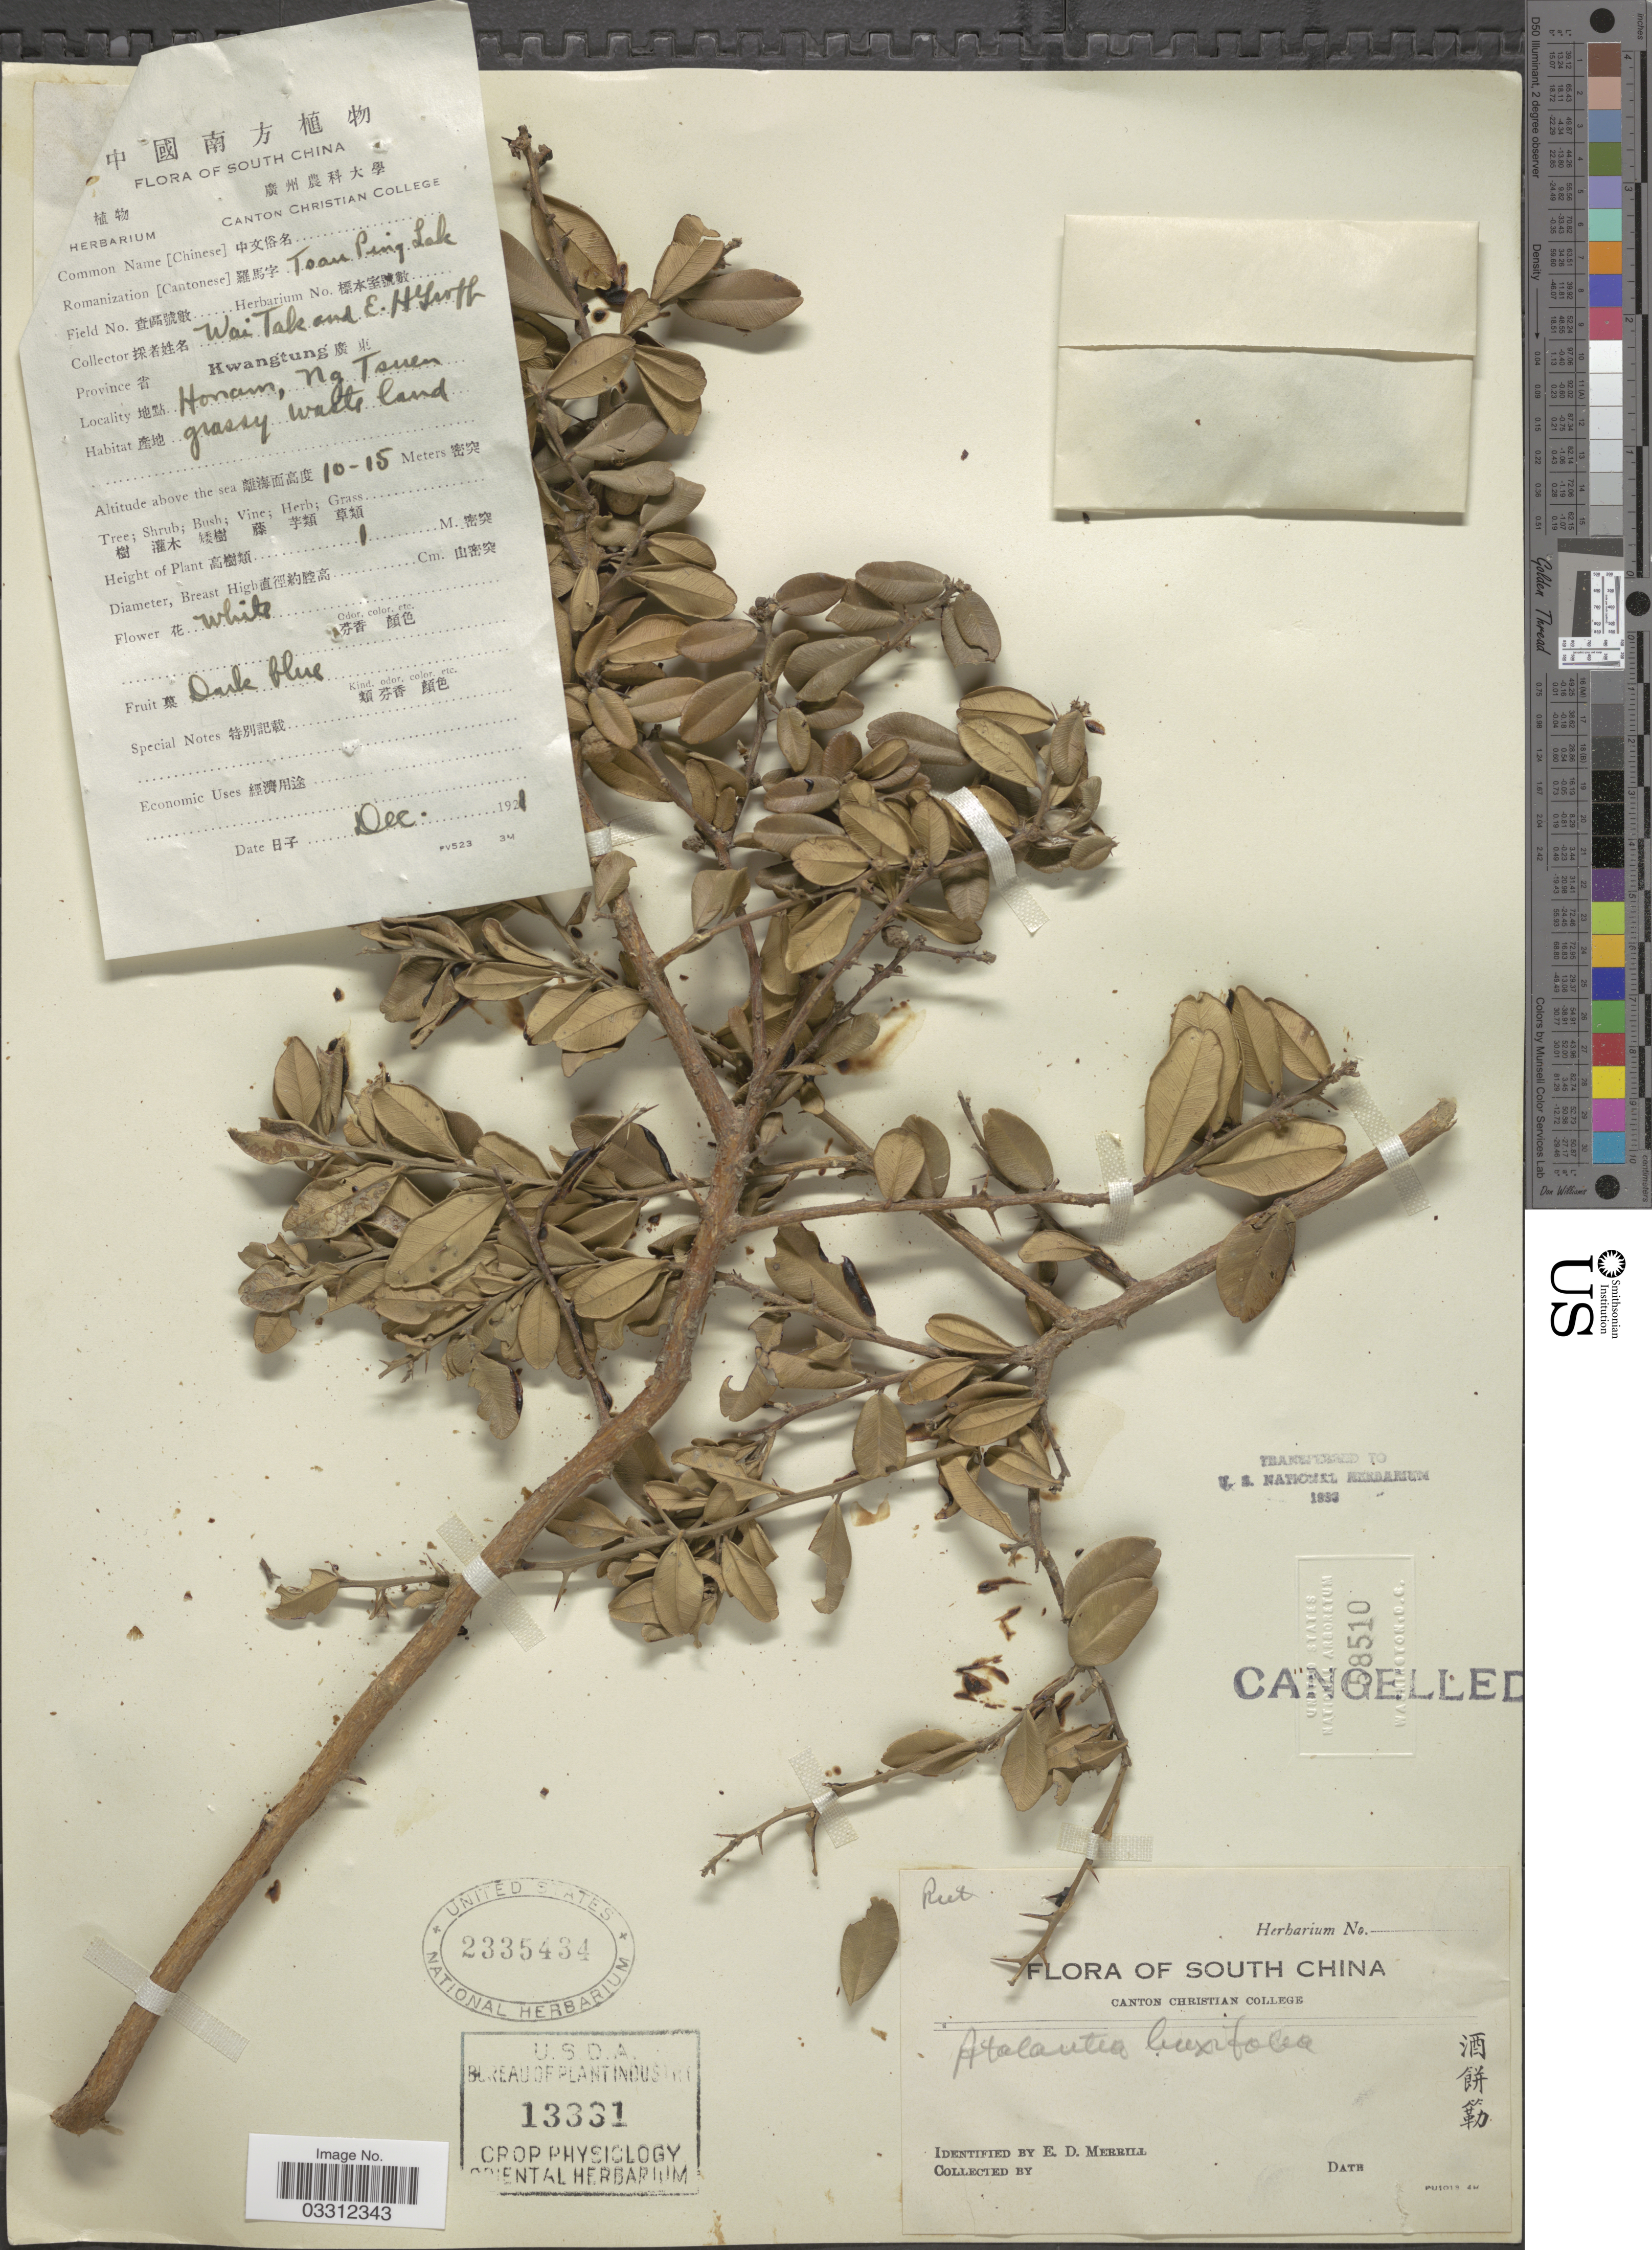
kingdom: Plantae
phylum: Tracheophyta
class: Magnoliopsida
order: Sapindales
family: Rutaceae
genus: Atalantia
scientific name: Atalantia buxifolia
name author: (Poir.) Oliv.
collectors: Wai Tak & E. Groff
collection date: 1921-12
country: China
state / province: Guangdong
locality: Kwangtung, Honam, Ng Tsuen.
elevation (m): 10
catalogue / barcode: US 2335434